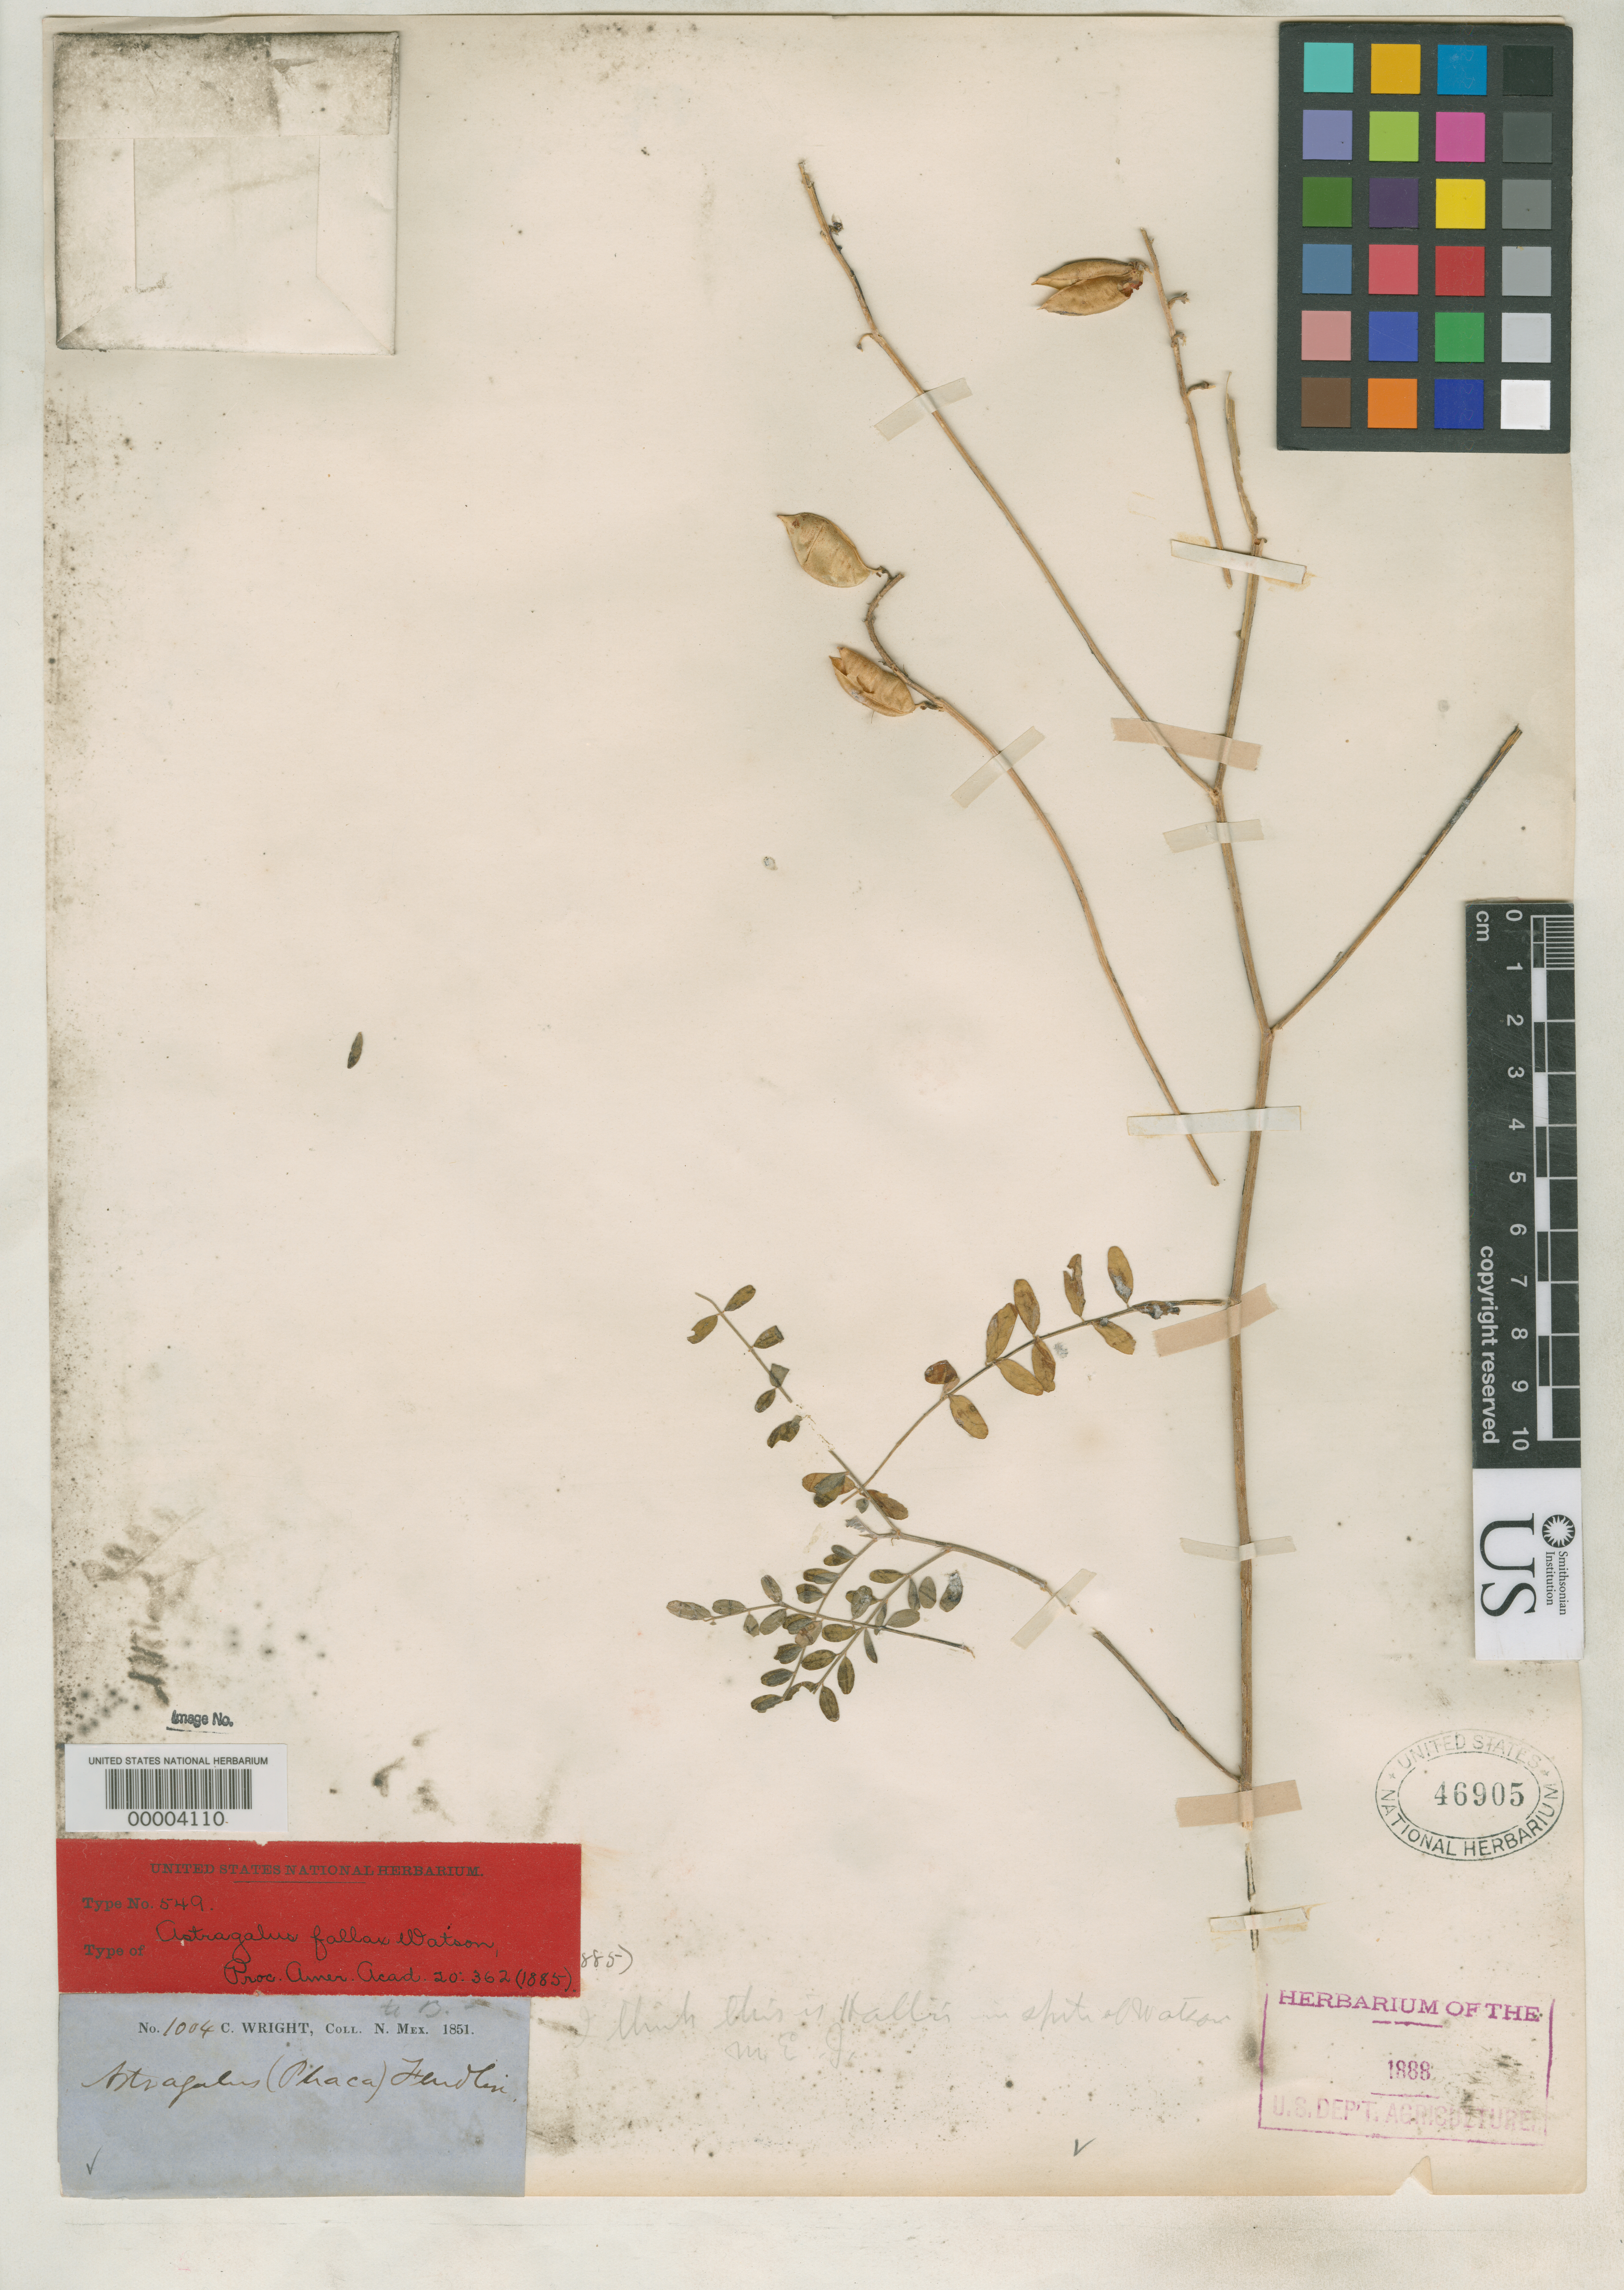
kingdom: Plantae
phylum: Tracheophyta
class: Magnoliopsida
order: Fabales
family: Fabaceae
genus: Astragalus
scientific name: Astragalus fallax S. Watson, nom. illeg.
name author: S. Watson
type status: Isolectotype; Syntype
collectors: C. Wright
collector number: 1004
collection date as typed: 1851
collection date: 1851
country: United States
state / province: New Mexico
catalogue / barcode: US 46905